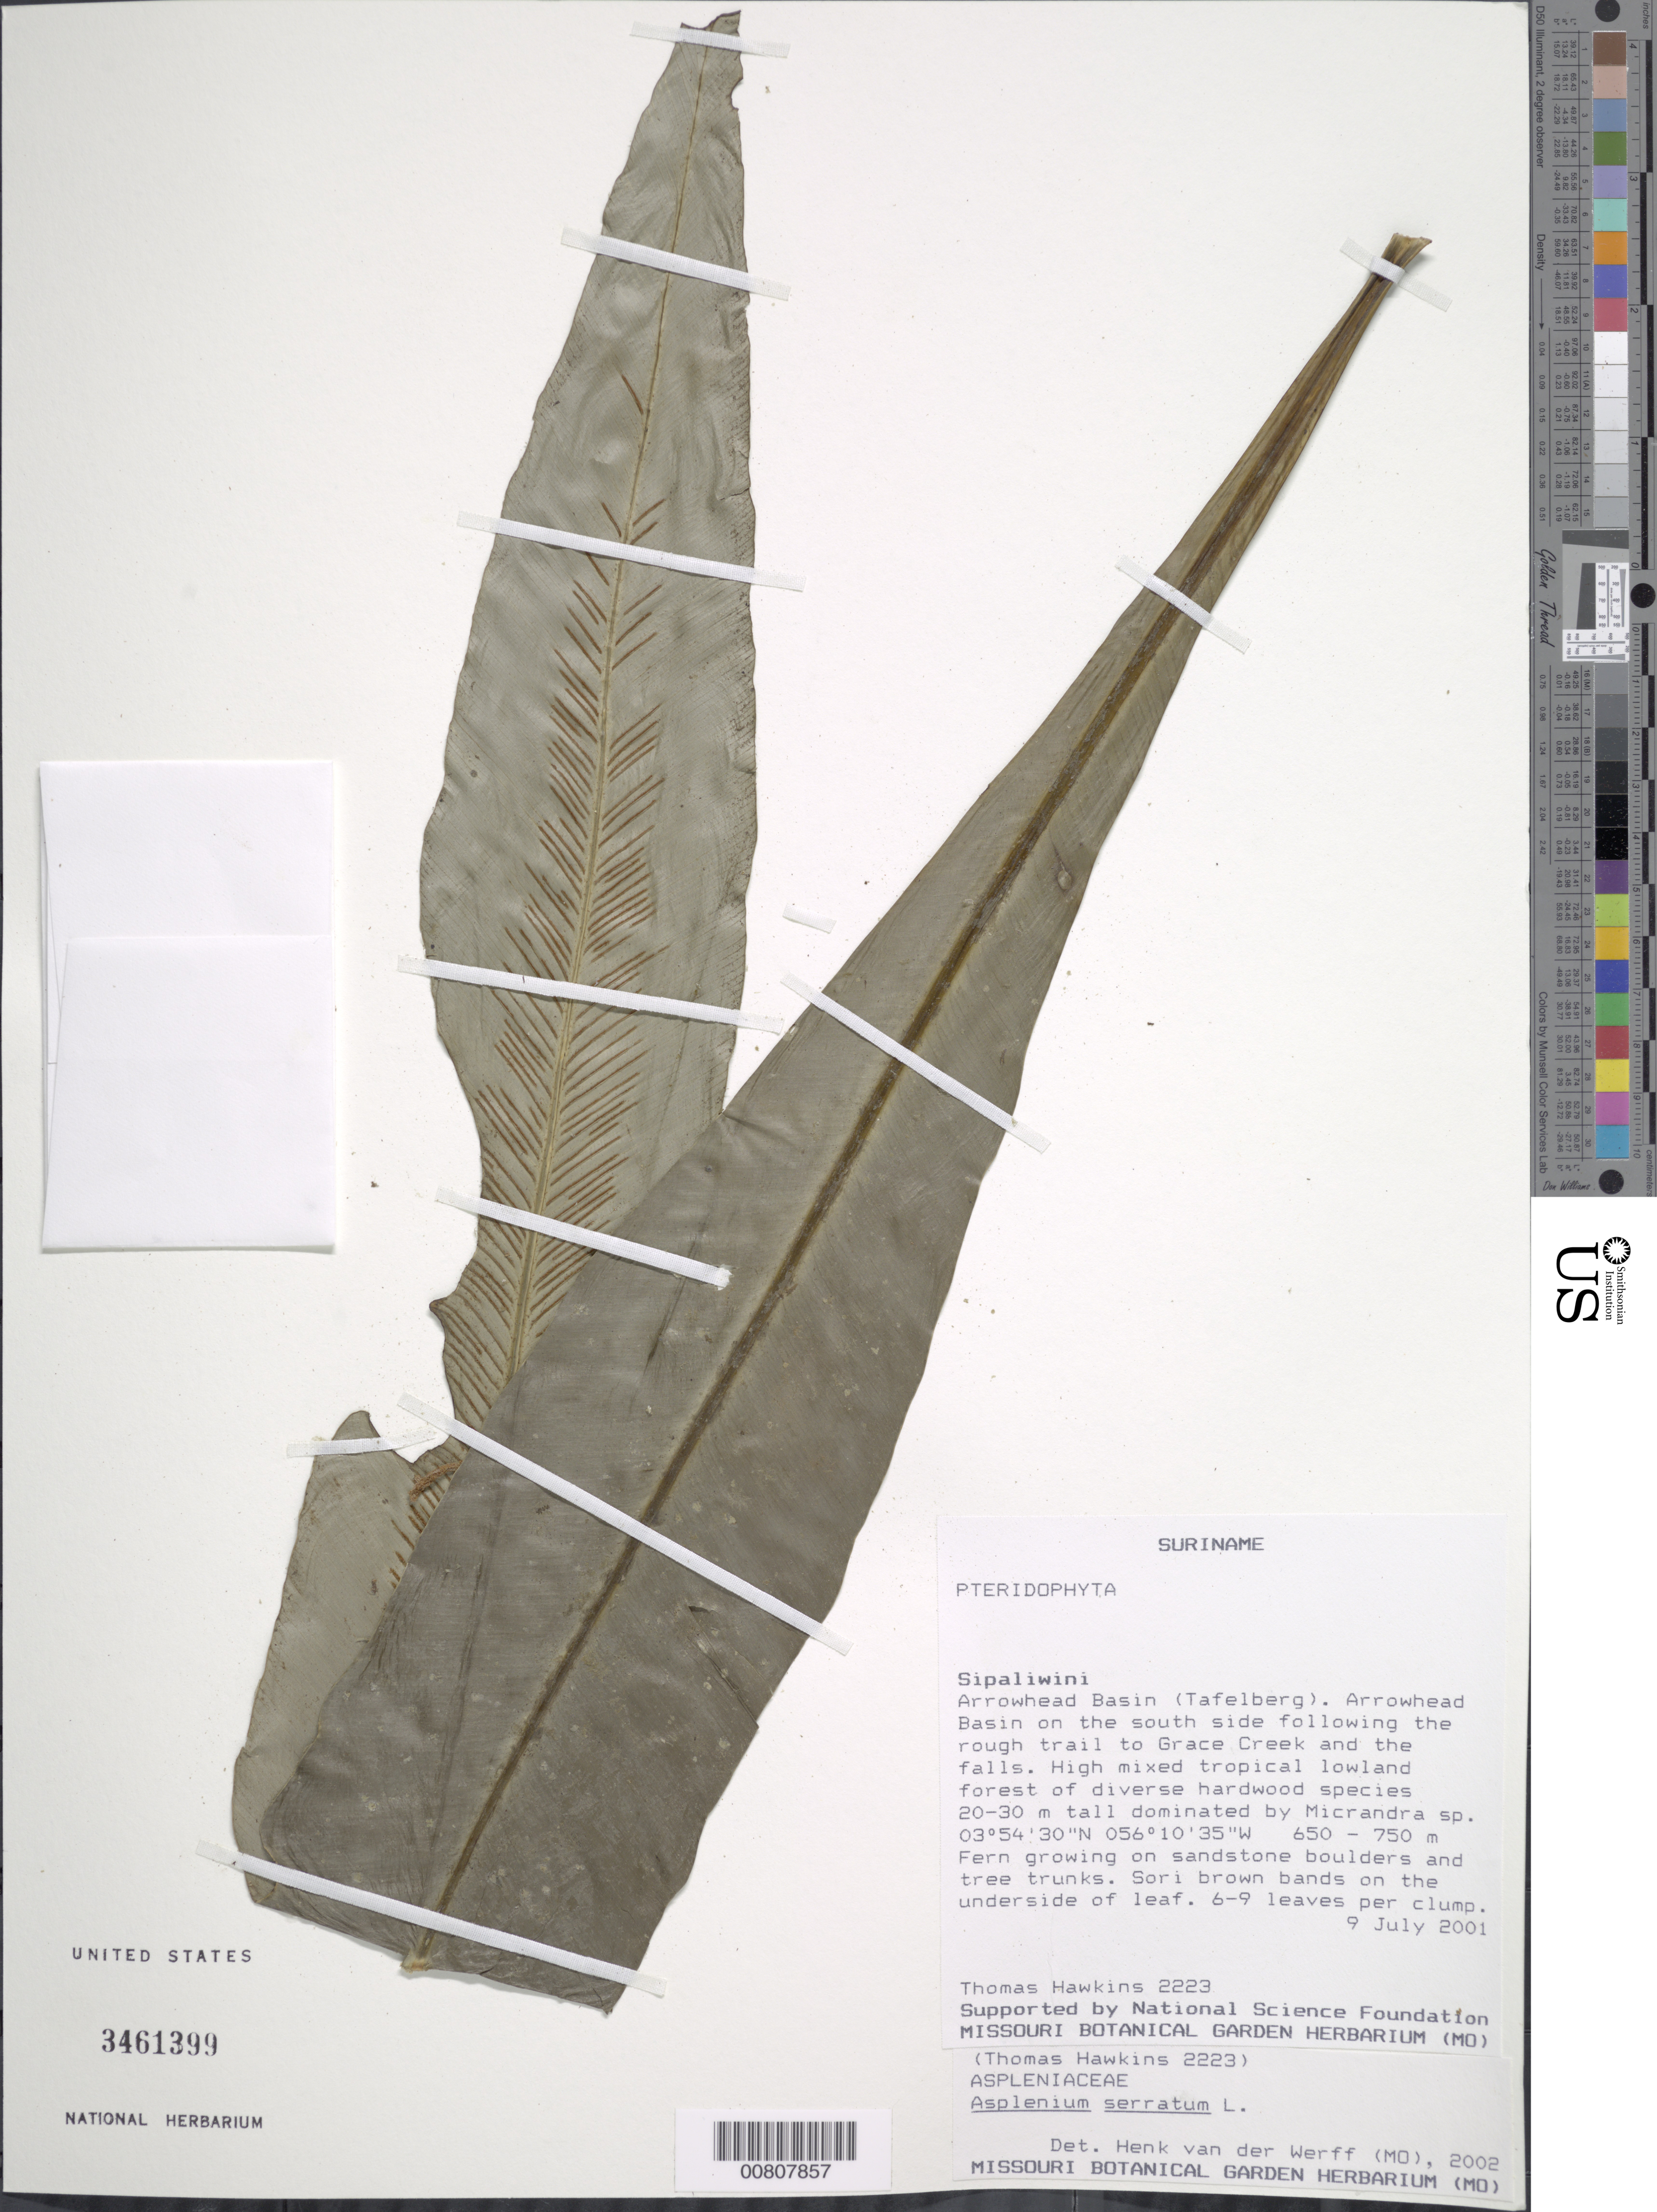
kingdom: Plantae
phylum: Tracheophyta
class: Polypodiopsida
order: Polypodiales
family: Aspleniaceae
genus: Asplenium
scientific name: Asplenium serratum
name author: L.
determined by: van der Werff, H., (MO), Missouri Botanical Garden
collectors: T. Hawkins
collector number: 2223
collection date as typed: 9-Jul-01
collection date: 2001-07-09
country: Suriname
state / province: Sipaliwini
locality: Tafelberg (Table Mountain), Arrowhead Basin, south side following the rough trail to Grace Creek and the falls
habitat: High mixed tropical lowland forest of diverse hardwood species 20-30 m tall dominated by Micrandra sp.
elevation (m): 650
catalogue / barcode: US 3461399